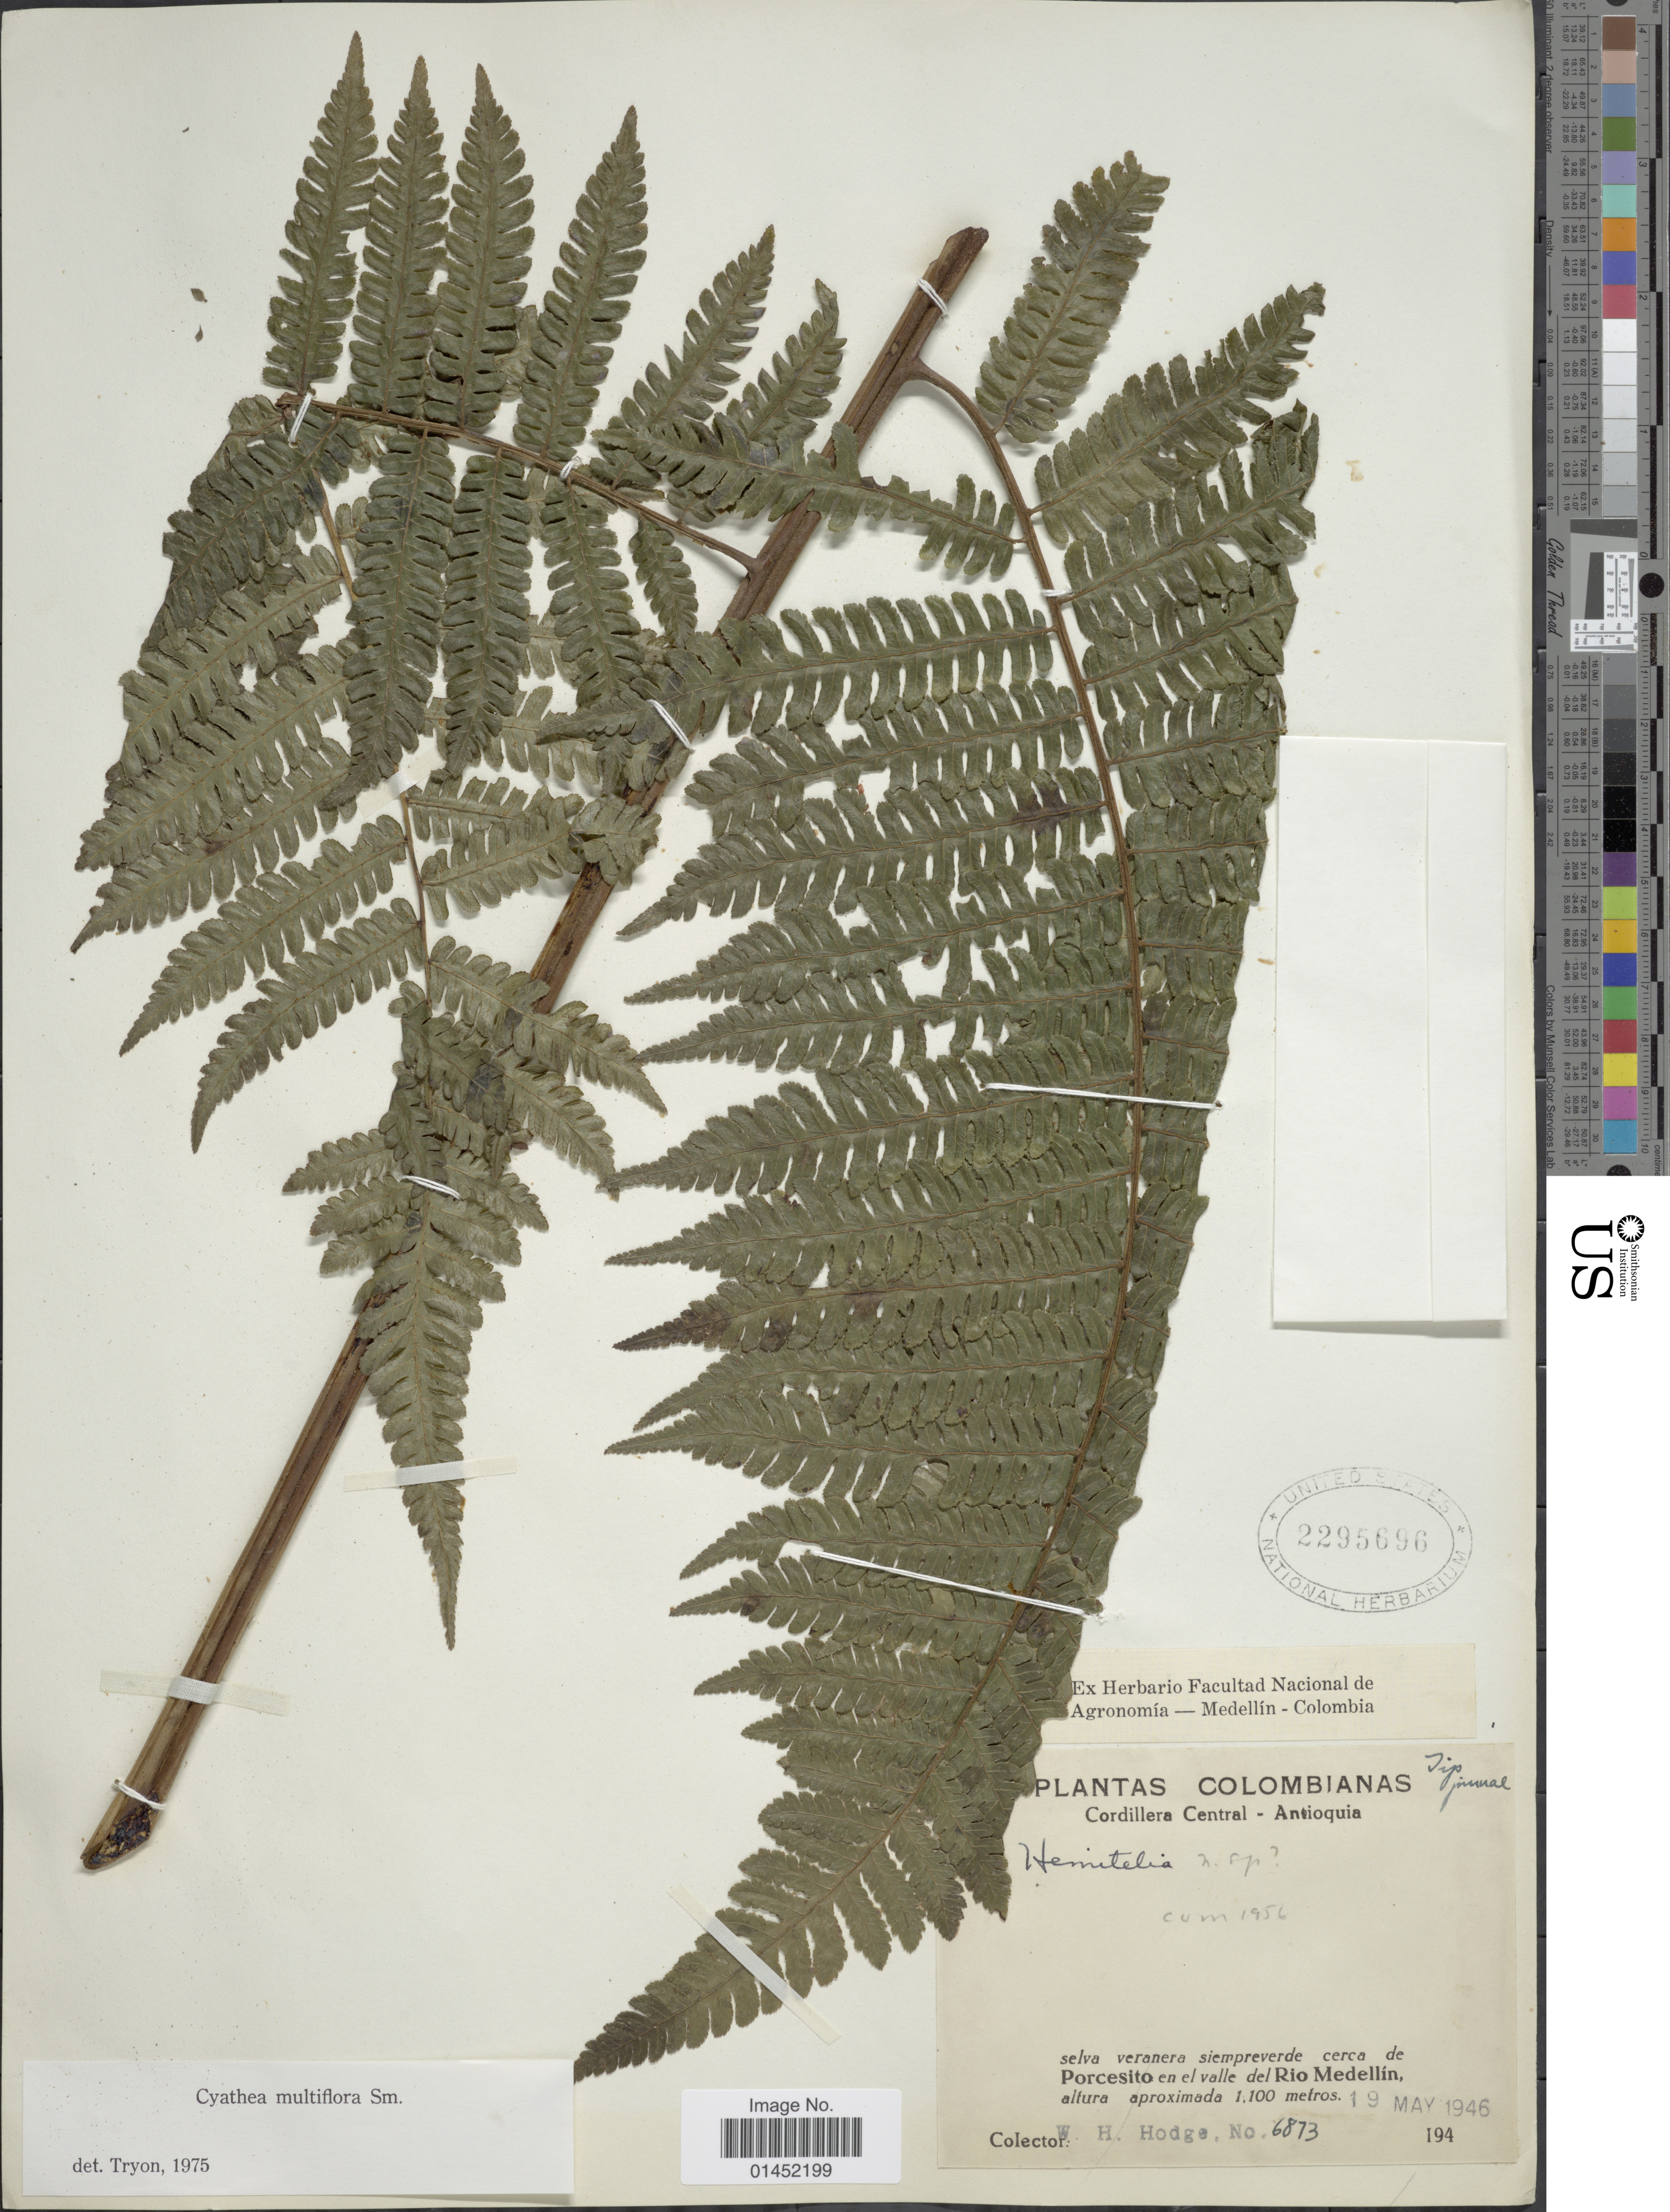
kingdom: Plantae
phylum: Tracheophyta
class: Polypodiopsida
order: Cyatheales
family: Cyatheaceae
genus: Cyathea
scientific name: Cyathea multiflora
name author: Sm.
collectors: W. Hodge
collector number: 6873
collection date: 1946-05-19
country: Colombia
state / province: Antioquia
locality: Cordillera Central, selva veranera siempreverde cerca de Porcesito en el valle del Rio Medllín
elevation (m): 1100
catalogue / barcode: US 2295696